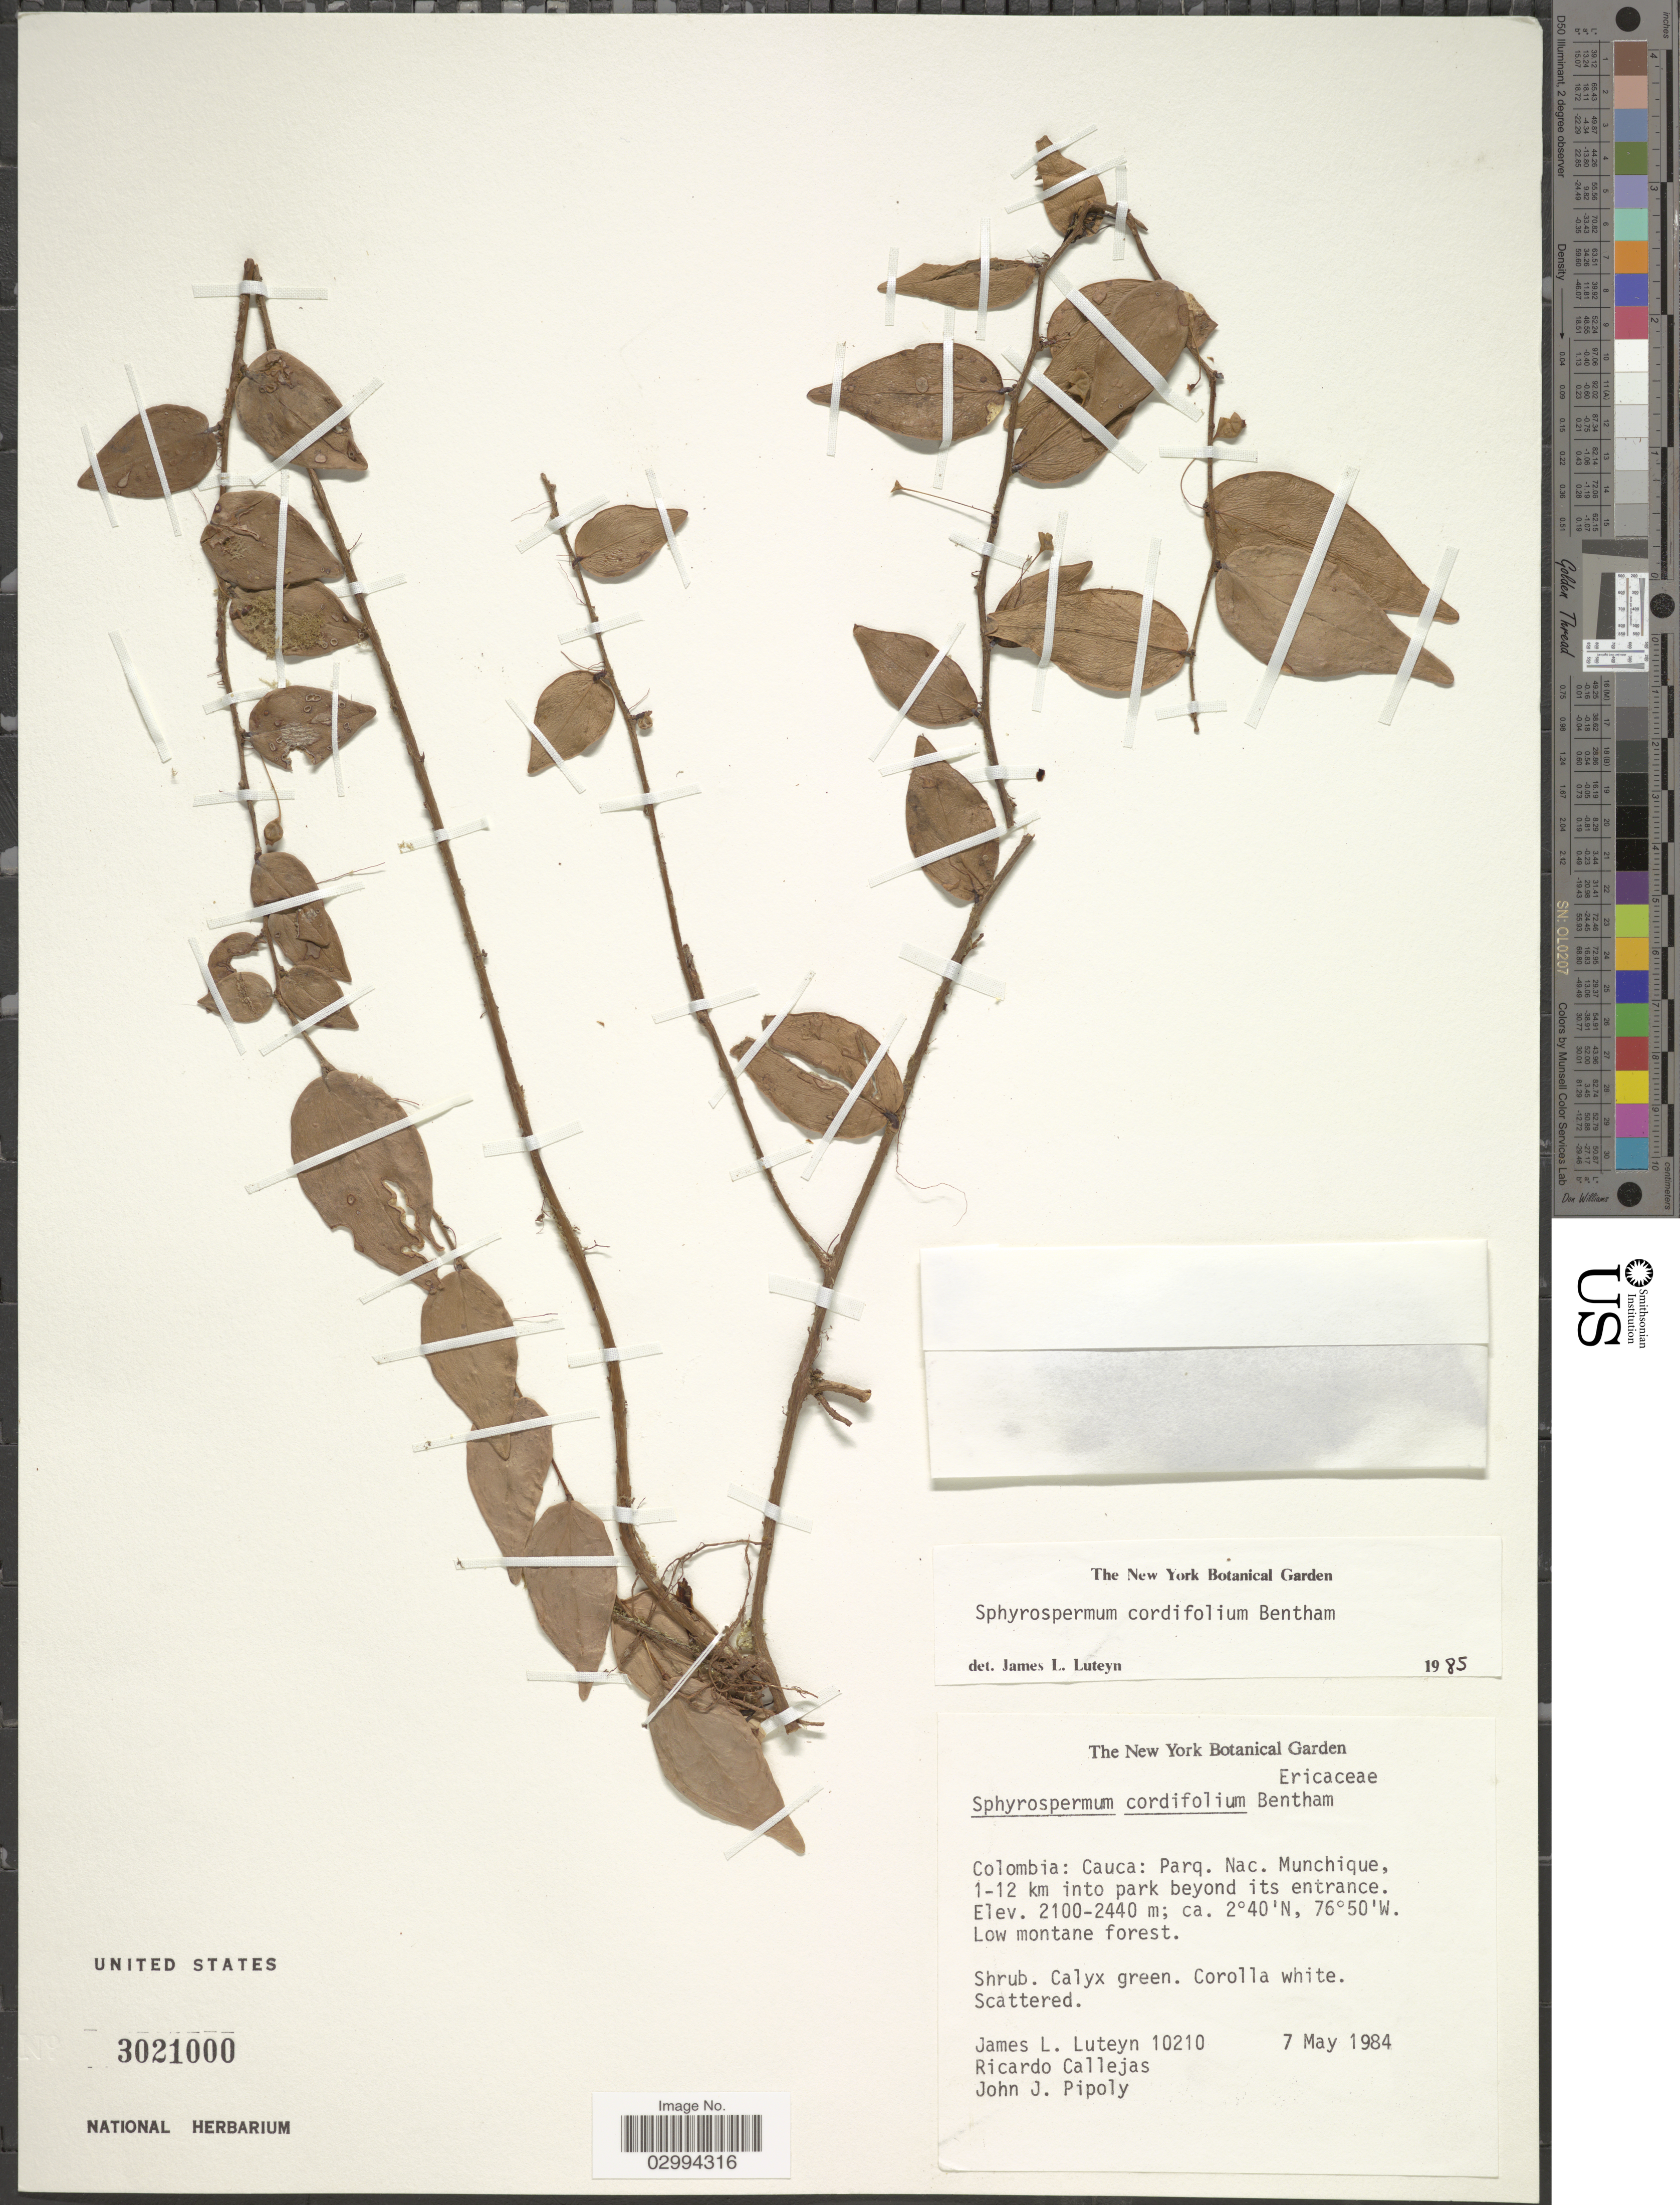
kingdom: Plantae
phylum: Tracheophyta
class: Magnoliopsida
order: Ericales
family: Ericaceae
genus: Sphyrospermum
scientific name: Sphyrospermum cordifolium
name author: Benth.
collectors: J. L. Luteyn, R. Callejas & J. J. Pipoly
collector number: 10210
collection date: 1984-05-07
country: Colombia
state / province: Cauca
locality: Parq. Nac. Munchique, 1-12 km into park beyond its entrance.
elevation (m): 2100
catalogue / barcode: US 3021000